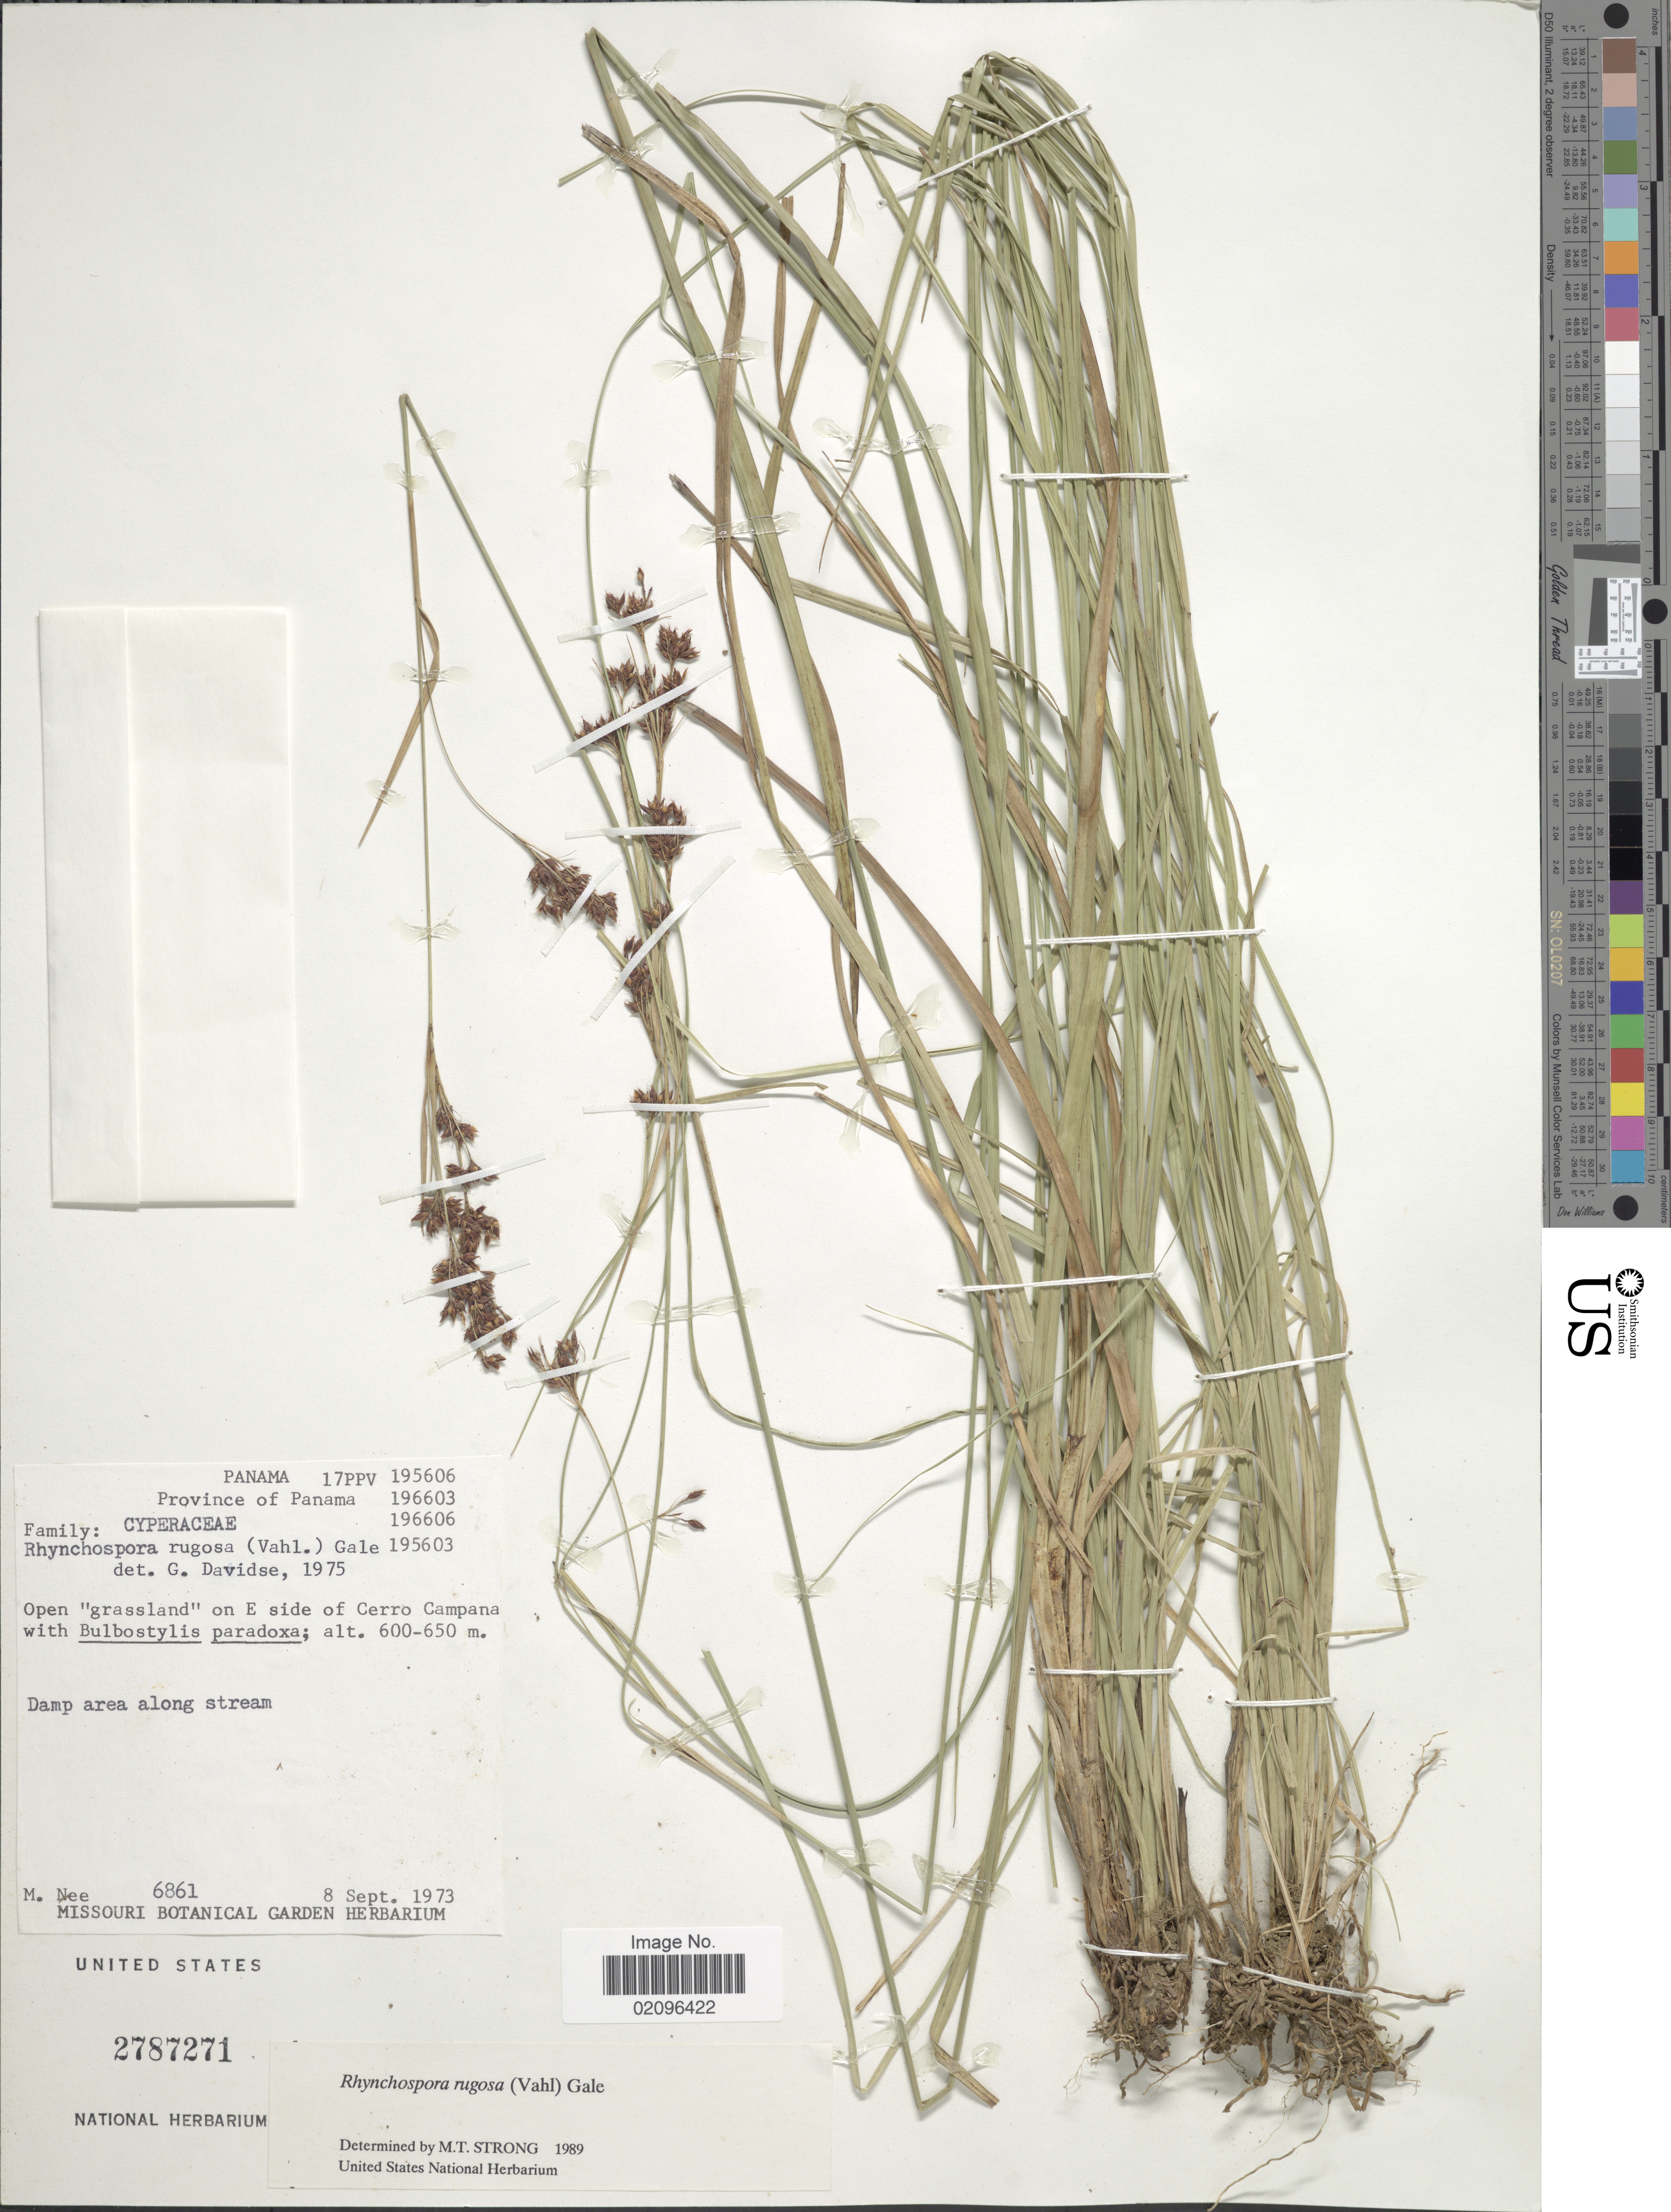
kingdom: Plantae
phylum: Tracheophyta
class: Liliopsida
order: Poales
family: Cyperaceae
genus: Rhynchospora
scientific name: Rhynchospora rugosa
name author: (Vahl) Gale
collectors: M. Nee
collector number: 6861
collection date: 1973-09-08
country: Panama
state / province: Panamá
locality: Panama, Province of Panama. Open "grassland"on E side of Cerro Campana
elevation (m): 600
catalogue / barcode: US 2787271